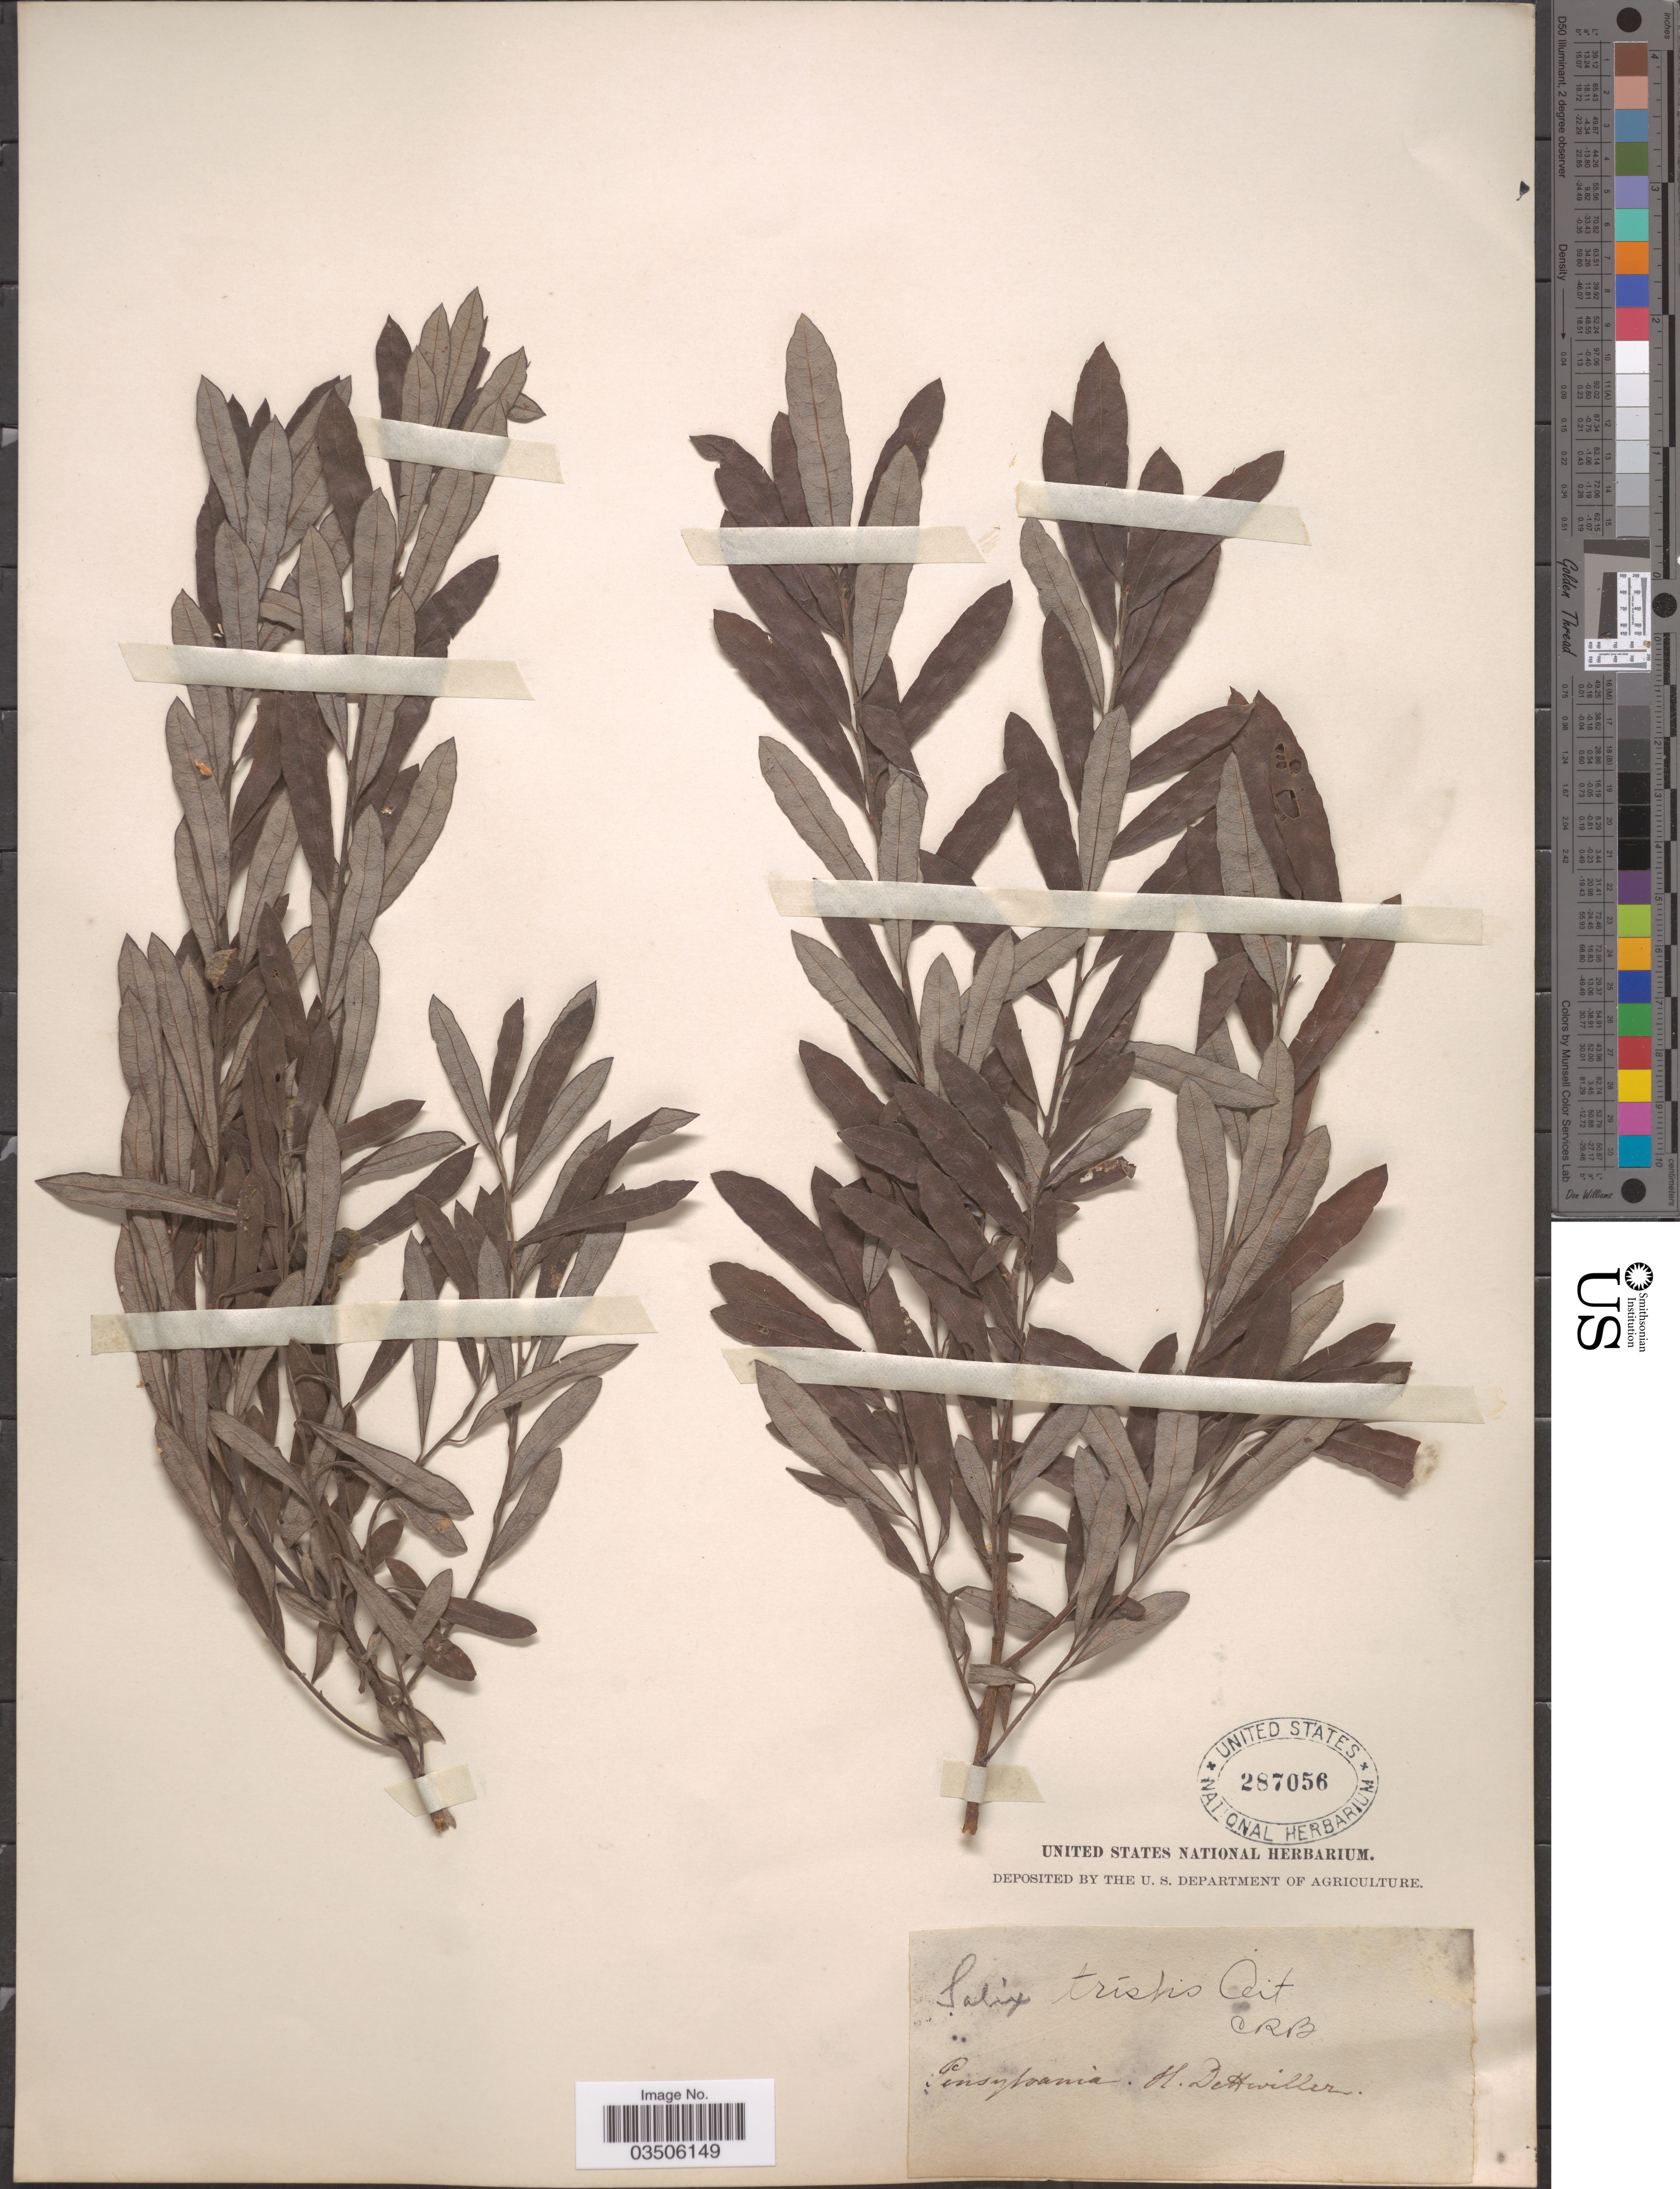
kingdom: Plantae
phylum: Tracheophyta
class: Magnoliopsida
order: Malpighiales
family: Salicaceae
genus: Salix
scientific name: Salix tristis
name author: Aiton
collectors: H. Detwiller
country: United States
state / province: Pennsylvania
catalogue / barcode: US 287056